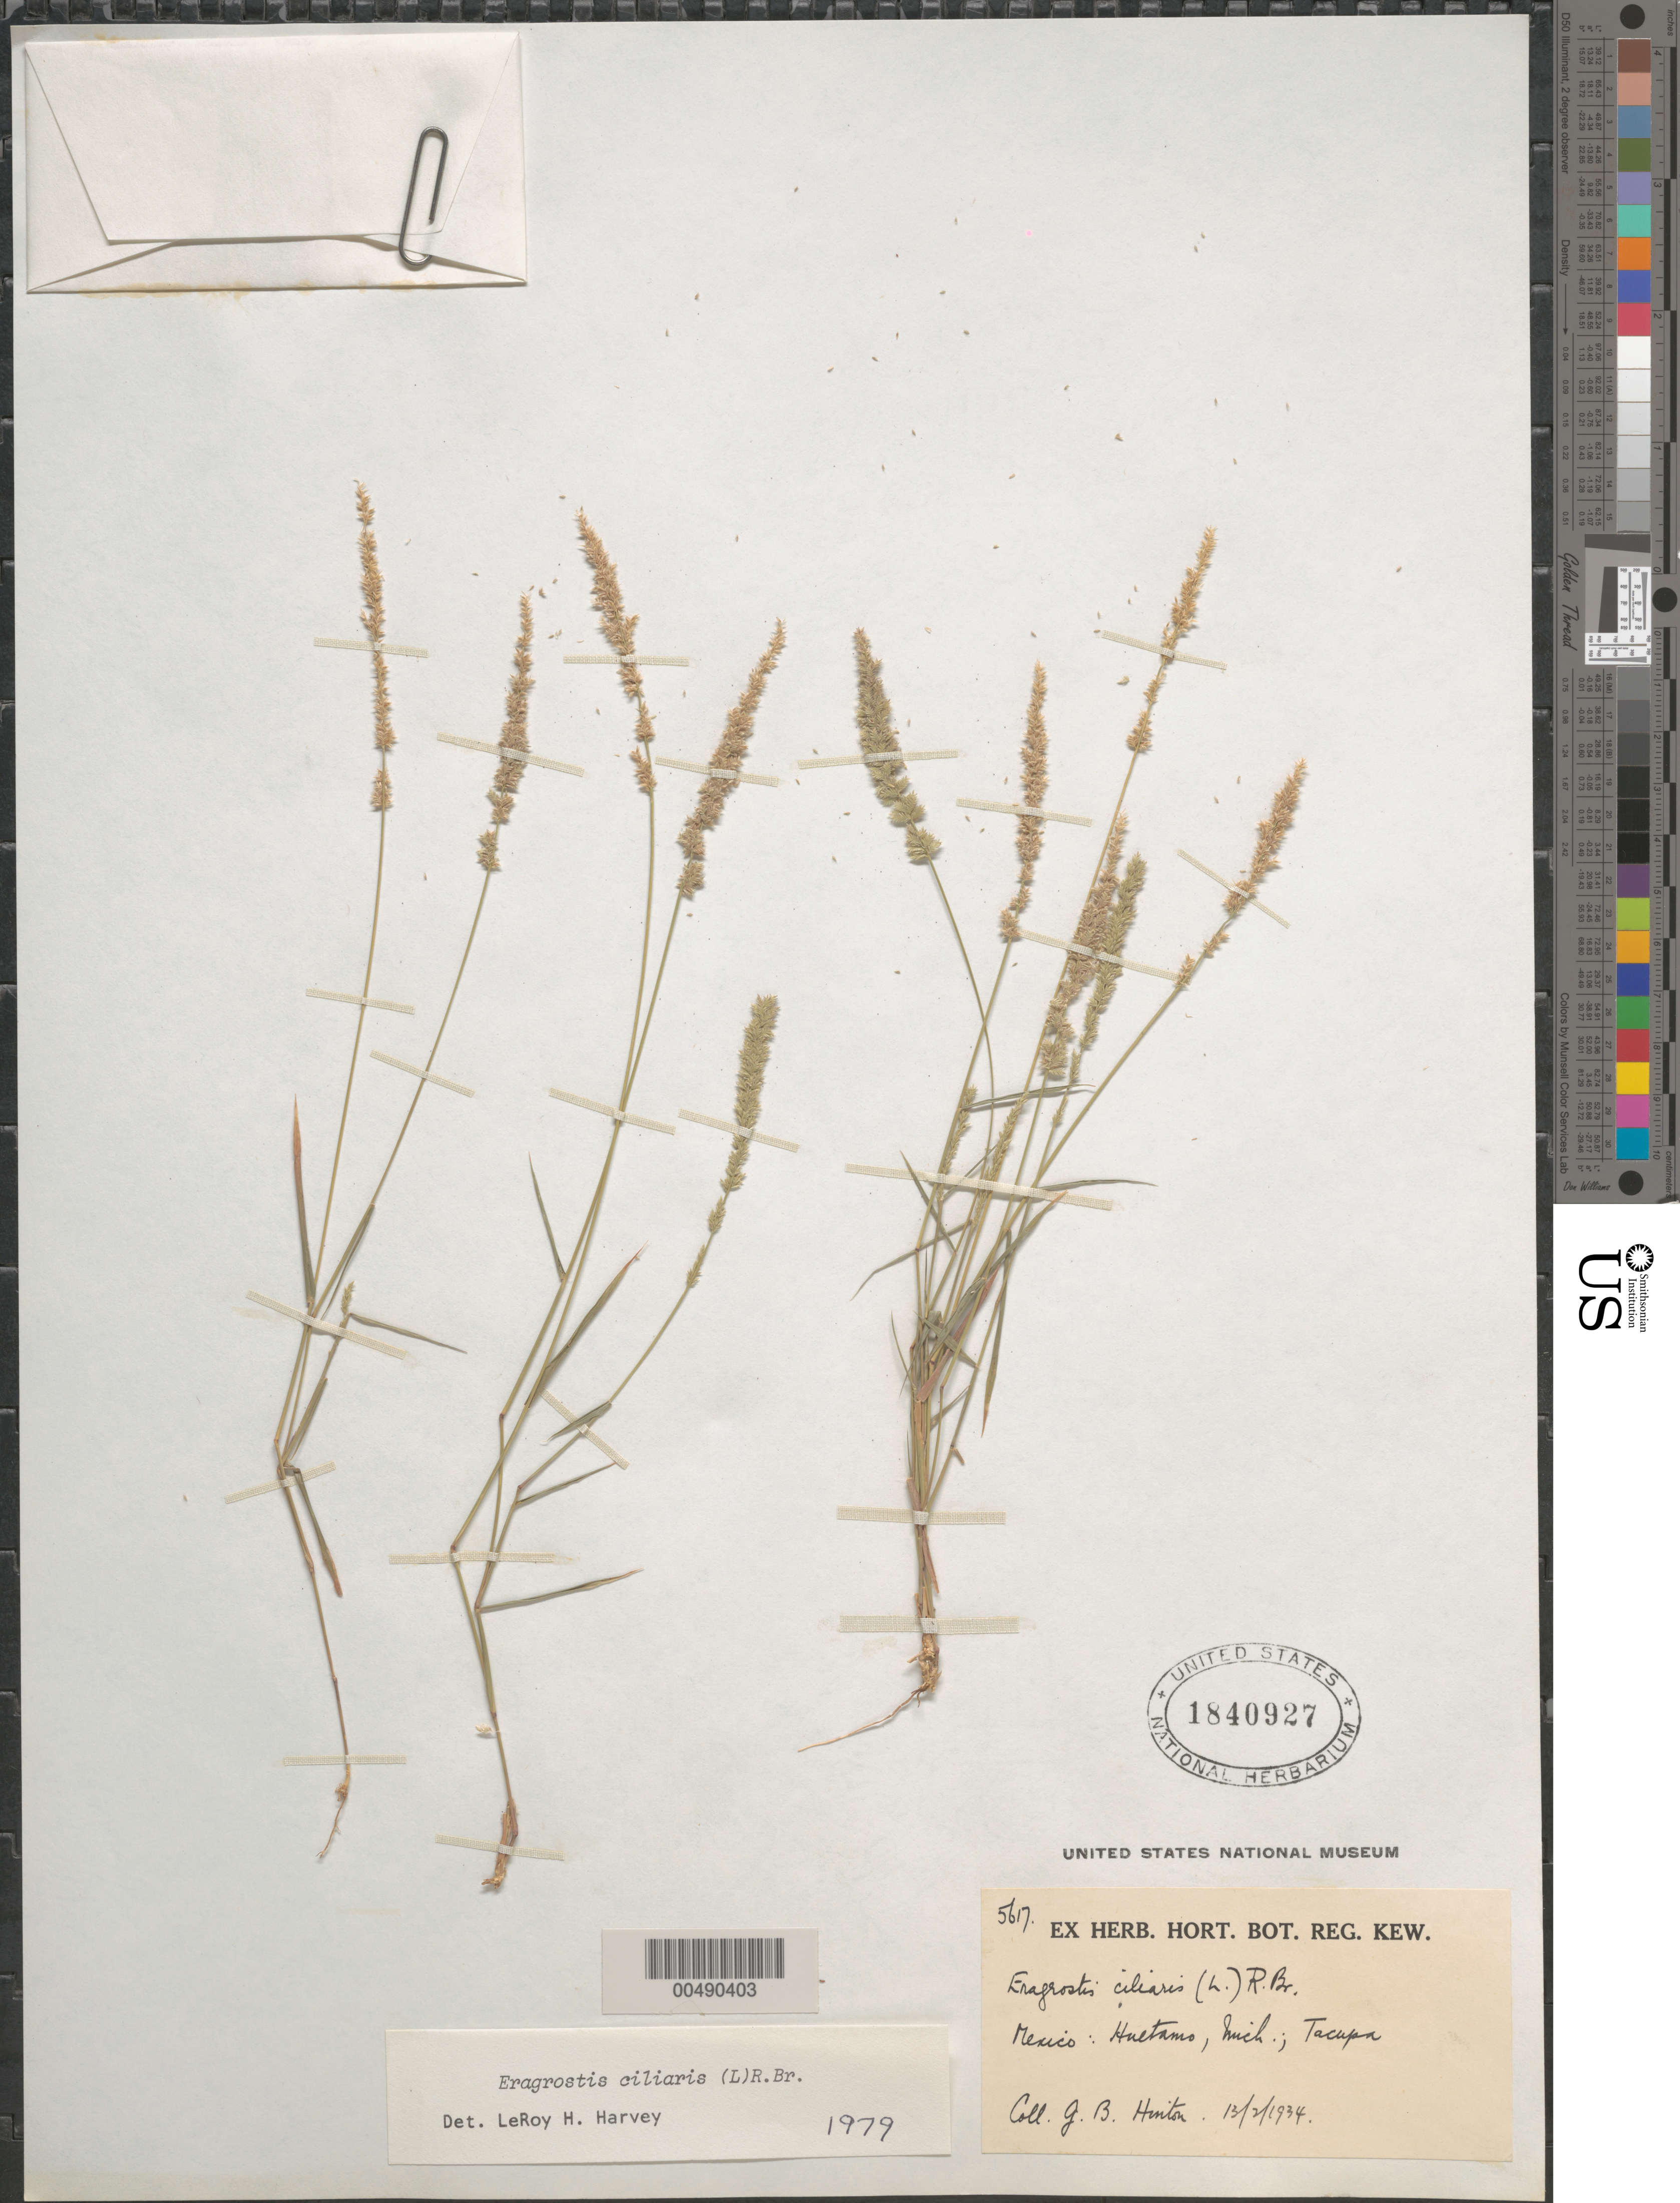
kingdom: Plantae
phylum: Tracheophyta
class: Liliopsida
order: Poales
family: Poaceae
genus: Eragrostis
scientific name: Eragrostis ciliaris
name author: (L.) R. Br.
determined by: Harvey, L. H.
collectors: G. B. Hinton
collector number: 5617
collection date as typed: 13 Feb 1934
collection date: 1934-02-13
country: Mexico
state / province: Michoacán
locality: Huetamo, Tacupa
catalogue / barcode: US 1840927